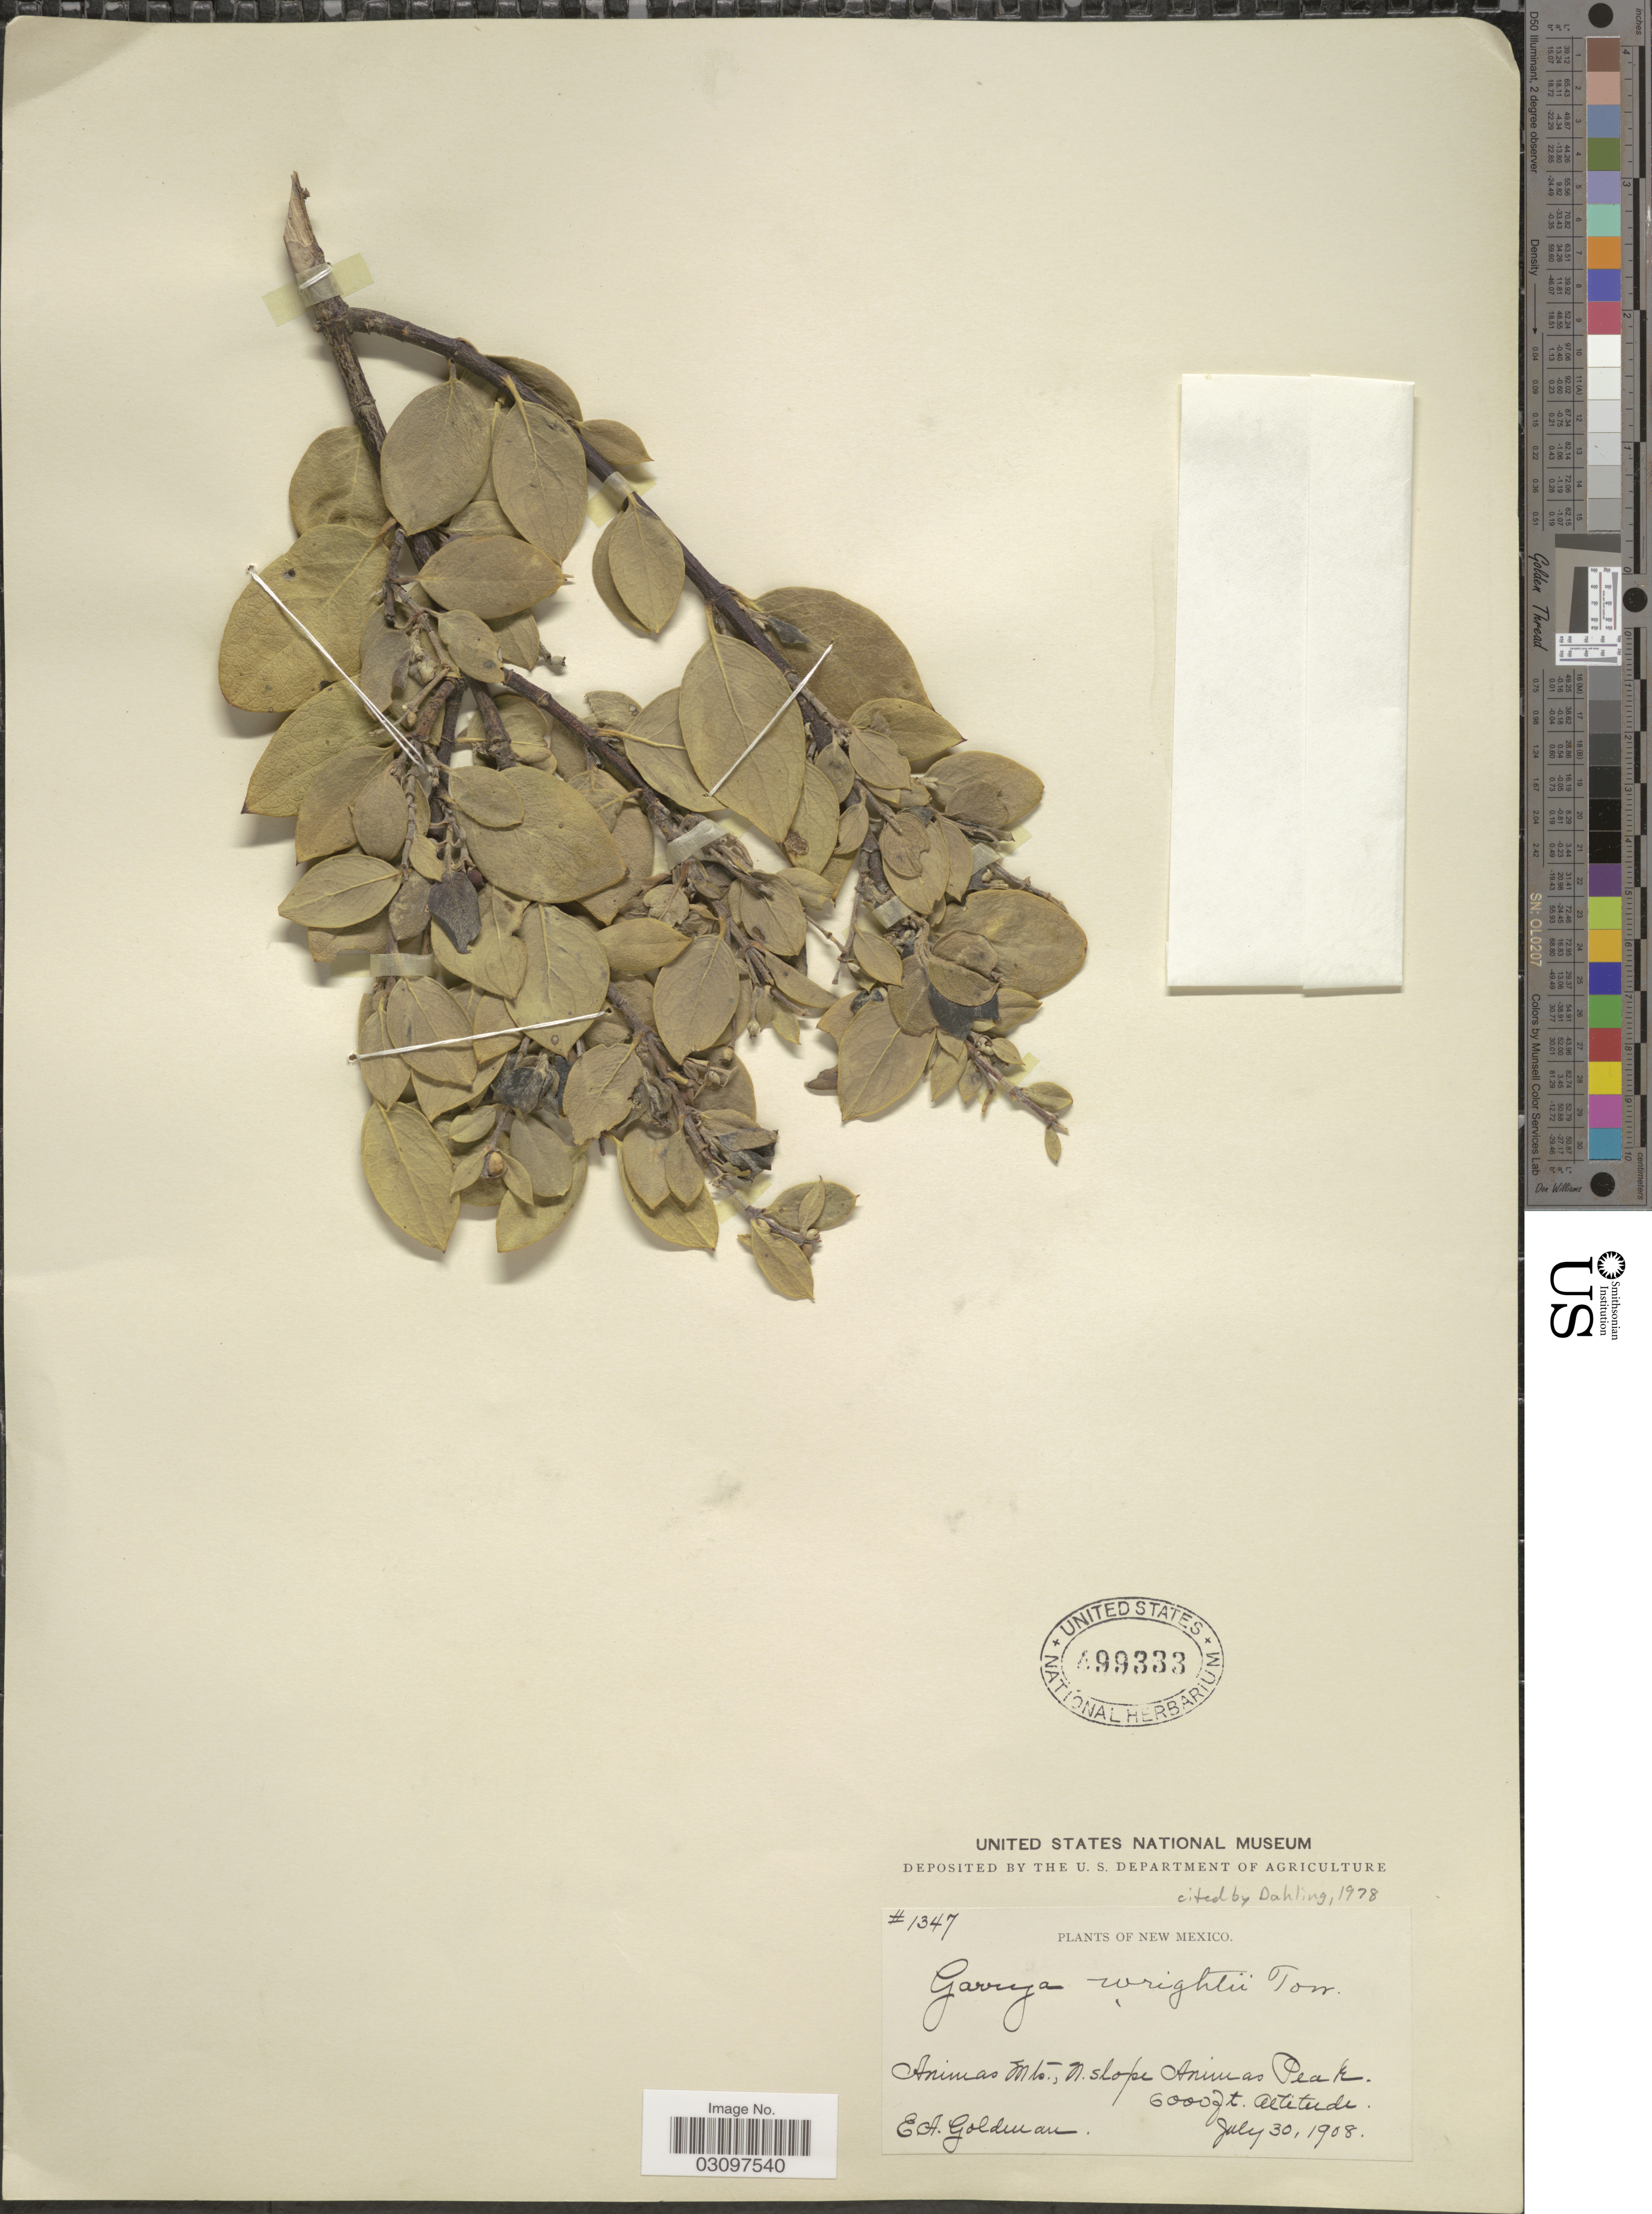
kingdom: Plantae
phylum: Tracheophyta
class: Magnoliopsida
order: Garryales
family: Garryaceae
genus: Garrya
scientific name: Garrya wrightii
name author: Torr.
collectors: E. A. Goldman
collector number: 1347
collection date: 1908-07-30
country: United States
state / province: New Mexico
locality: Animas Mts., N slope Animas Peak.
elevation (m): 1829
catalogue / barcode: US 499333